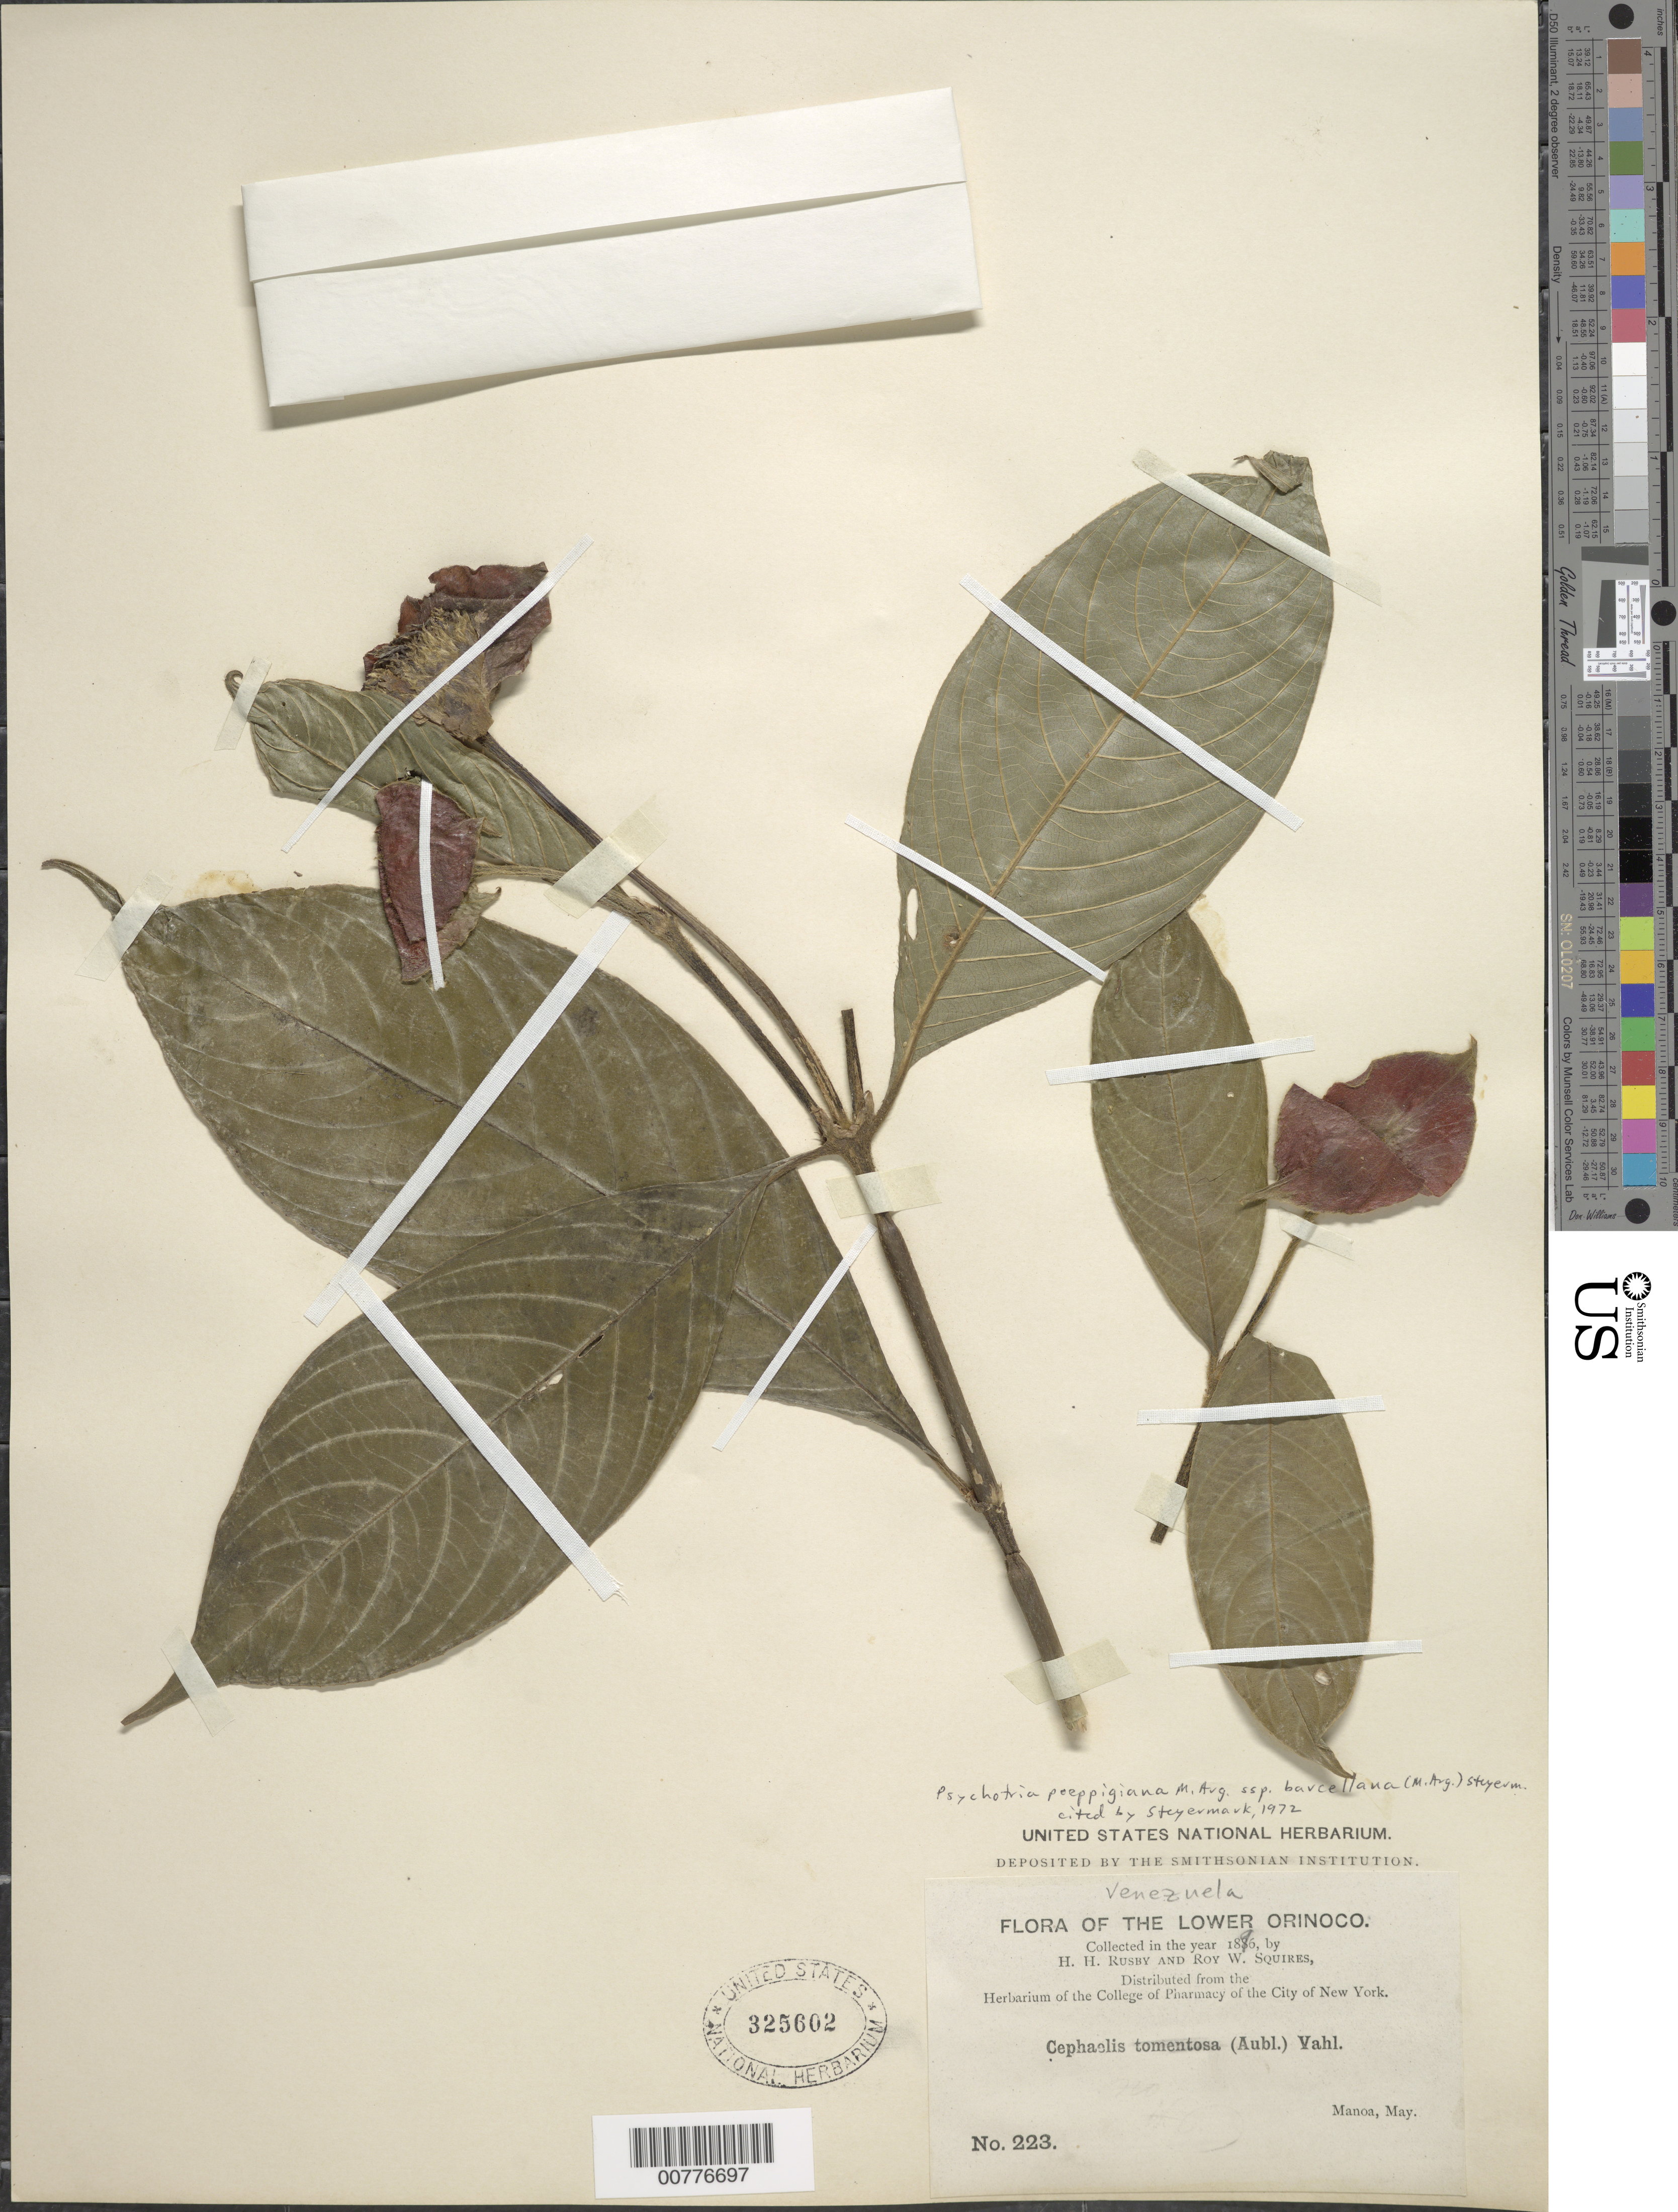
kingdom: Plantae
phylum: Tracheophyta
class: Magnoliopsida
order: Gentianales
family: Rubiaceae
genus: Psychotria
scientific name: Psychotria poeppigiana subsp. barcellana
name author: (Müll. Arg.) Steyerm.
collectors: H. H. Rusby & R. Squires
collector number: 223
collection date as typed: May 1896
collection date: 1896-05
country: Venezuela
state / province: Delta Amacuro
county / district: Antonio Díaz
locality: Lower Orinoco, Manoa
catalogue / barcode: US 325602